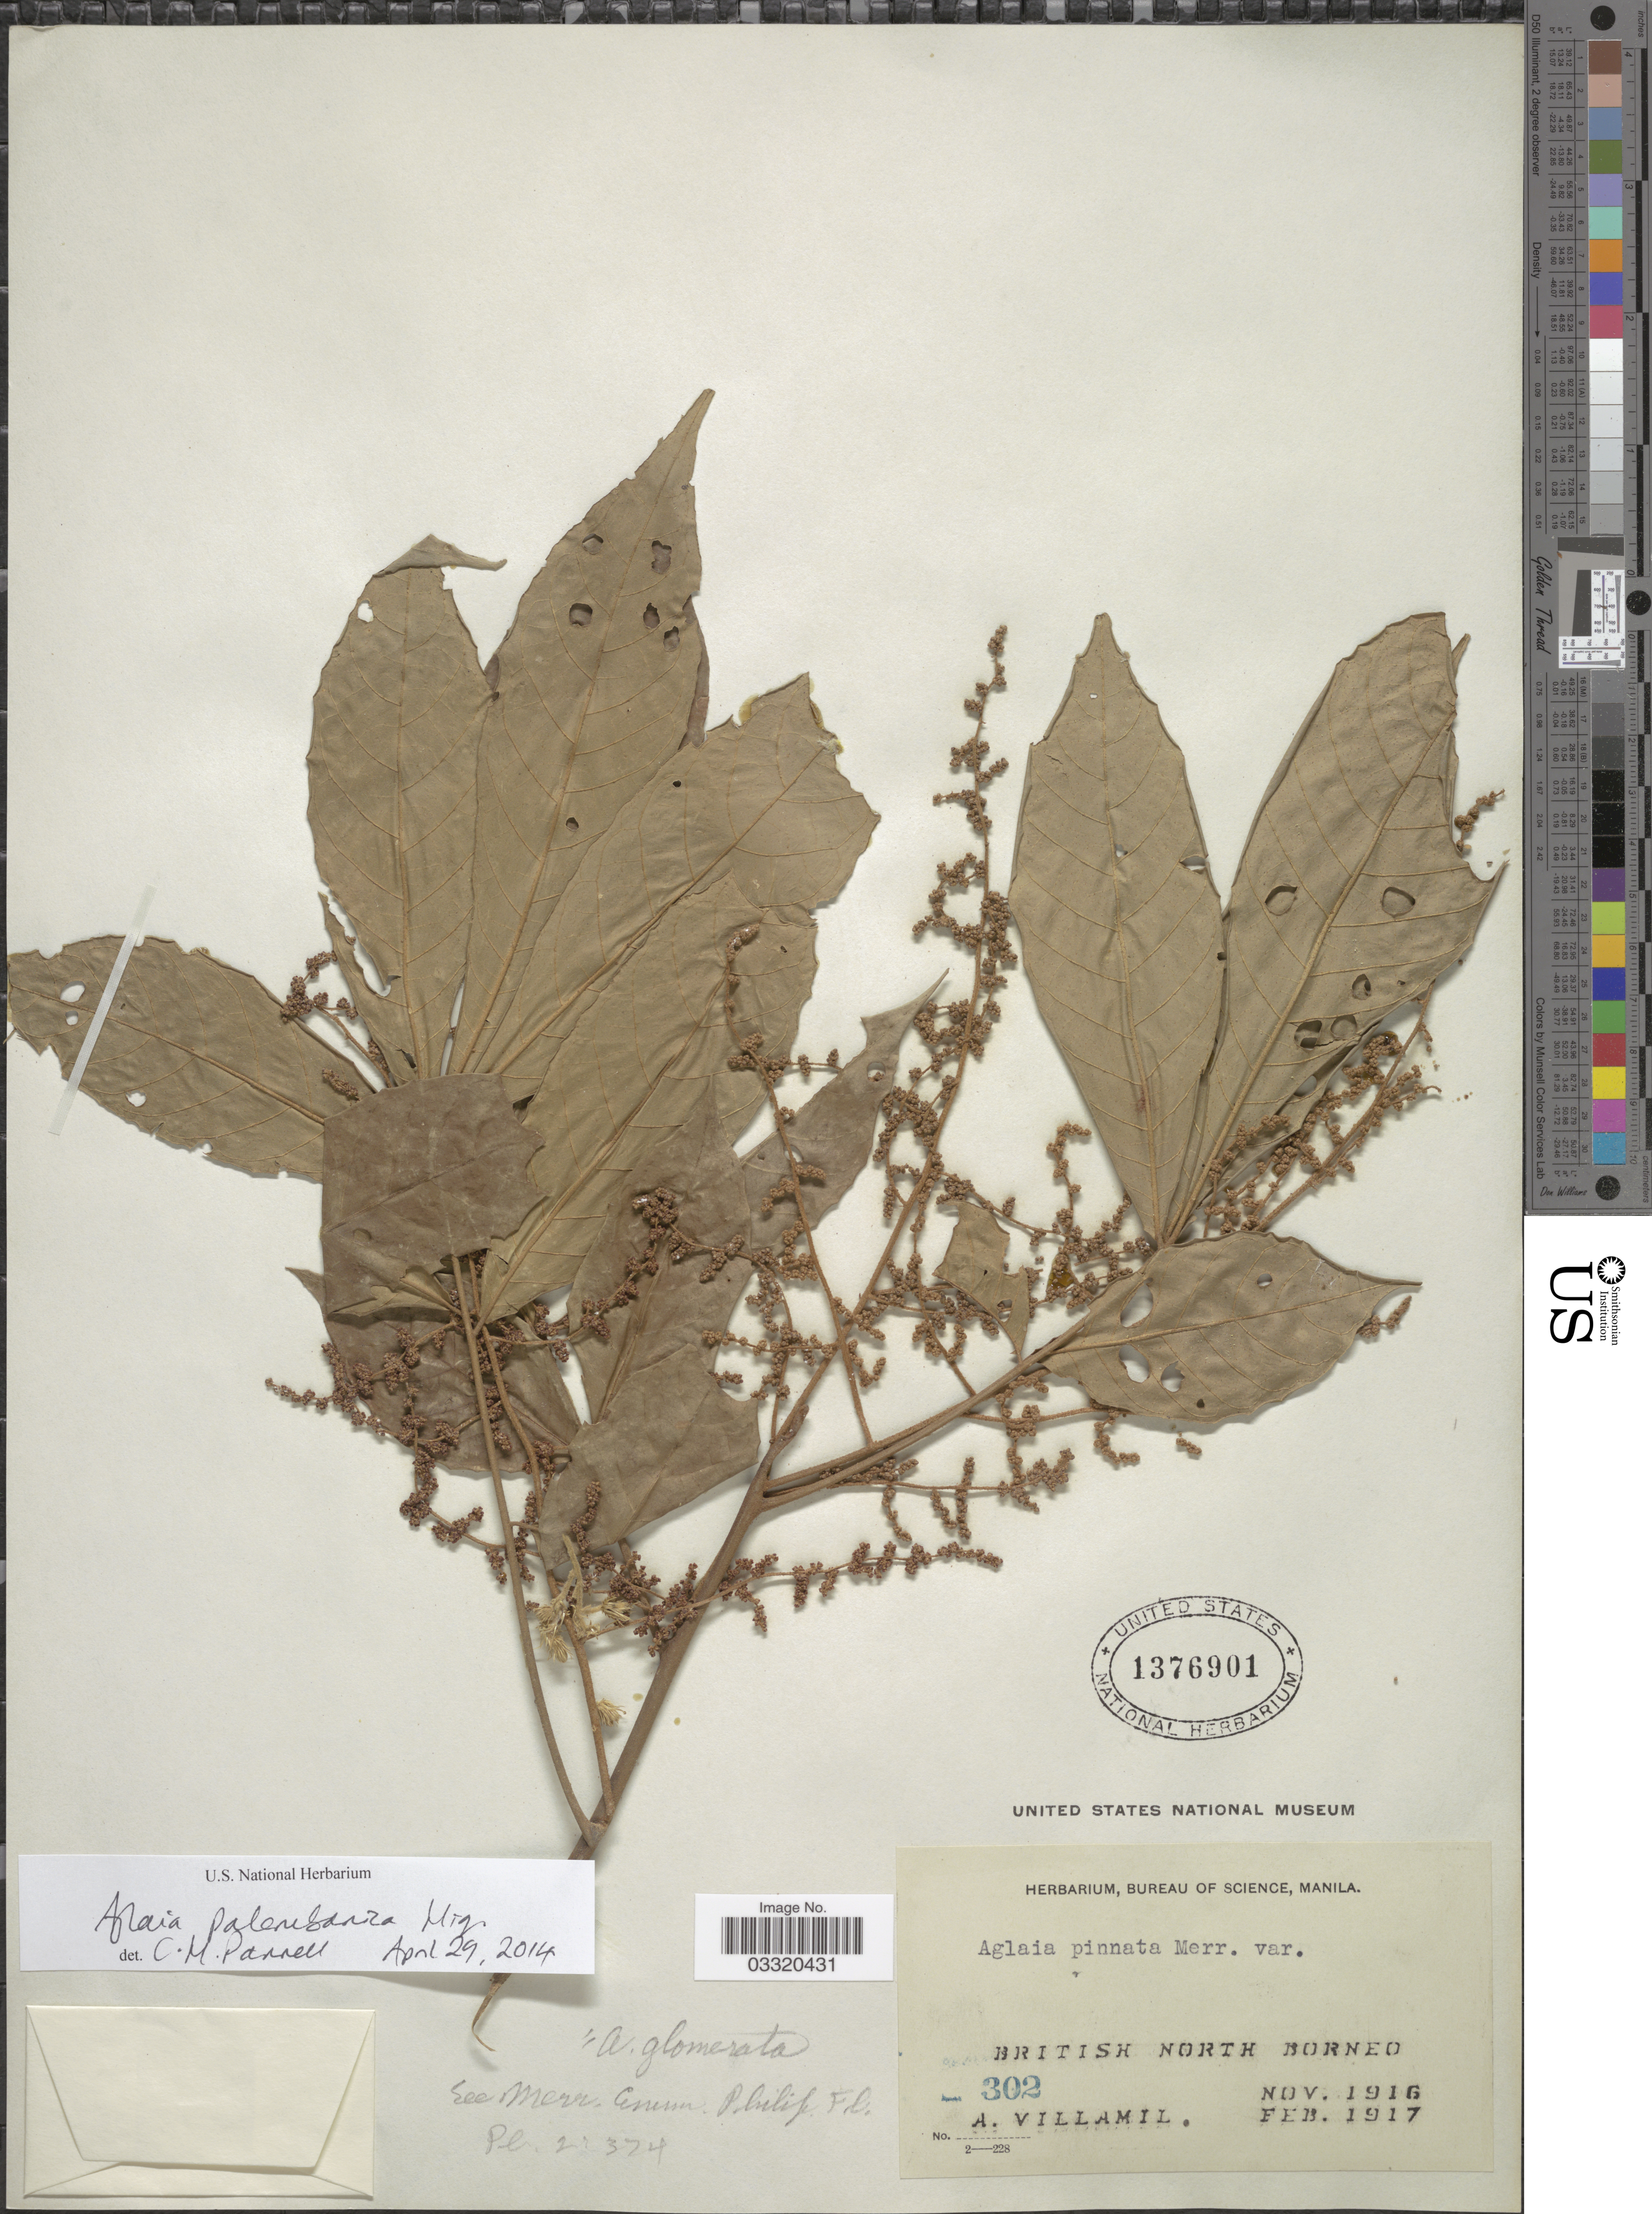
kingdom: Plantae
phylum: Tracheophyta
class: Magnoliopsida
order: Sapindales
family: Meliaceae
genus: Aglaia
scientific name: Aglaia palembanica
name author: Miq.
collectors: A. Villamil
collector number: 302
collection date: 1916-11/1917-02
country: Malaysia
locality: British North Borneo.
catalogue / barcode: US 1376901